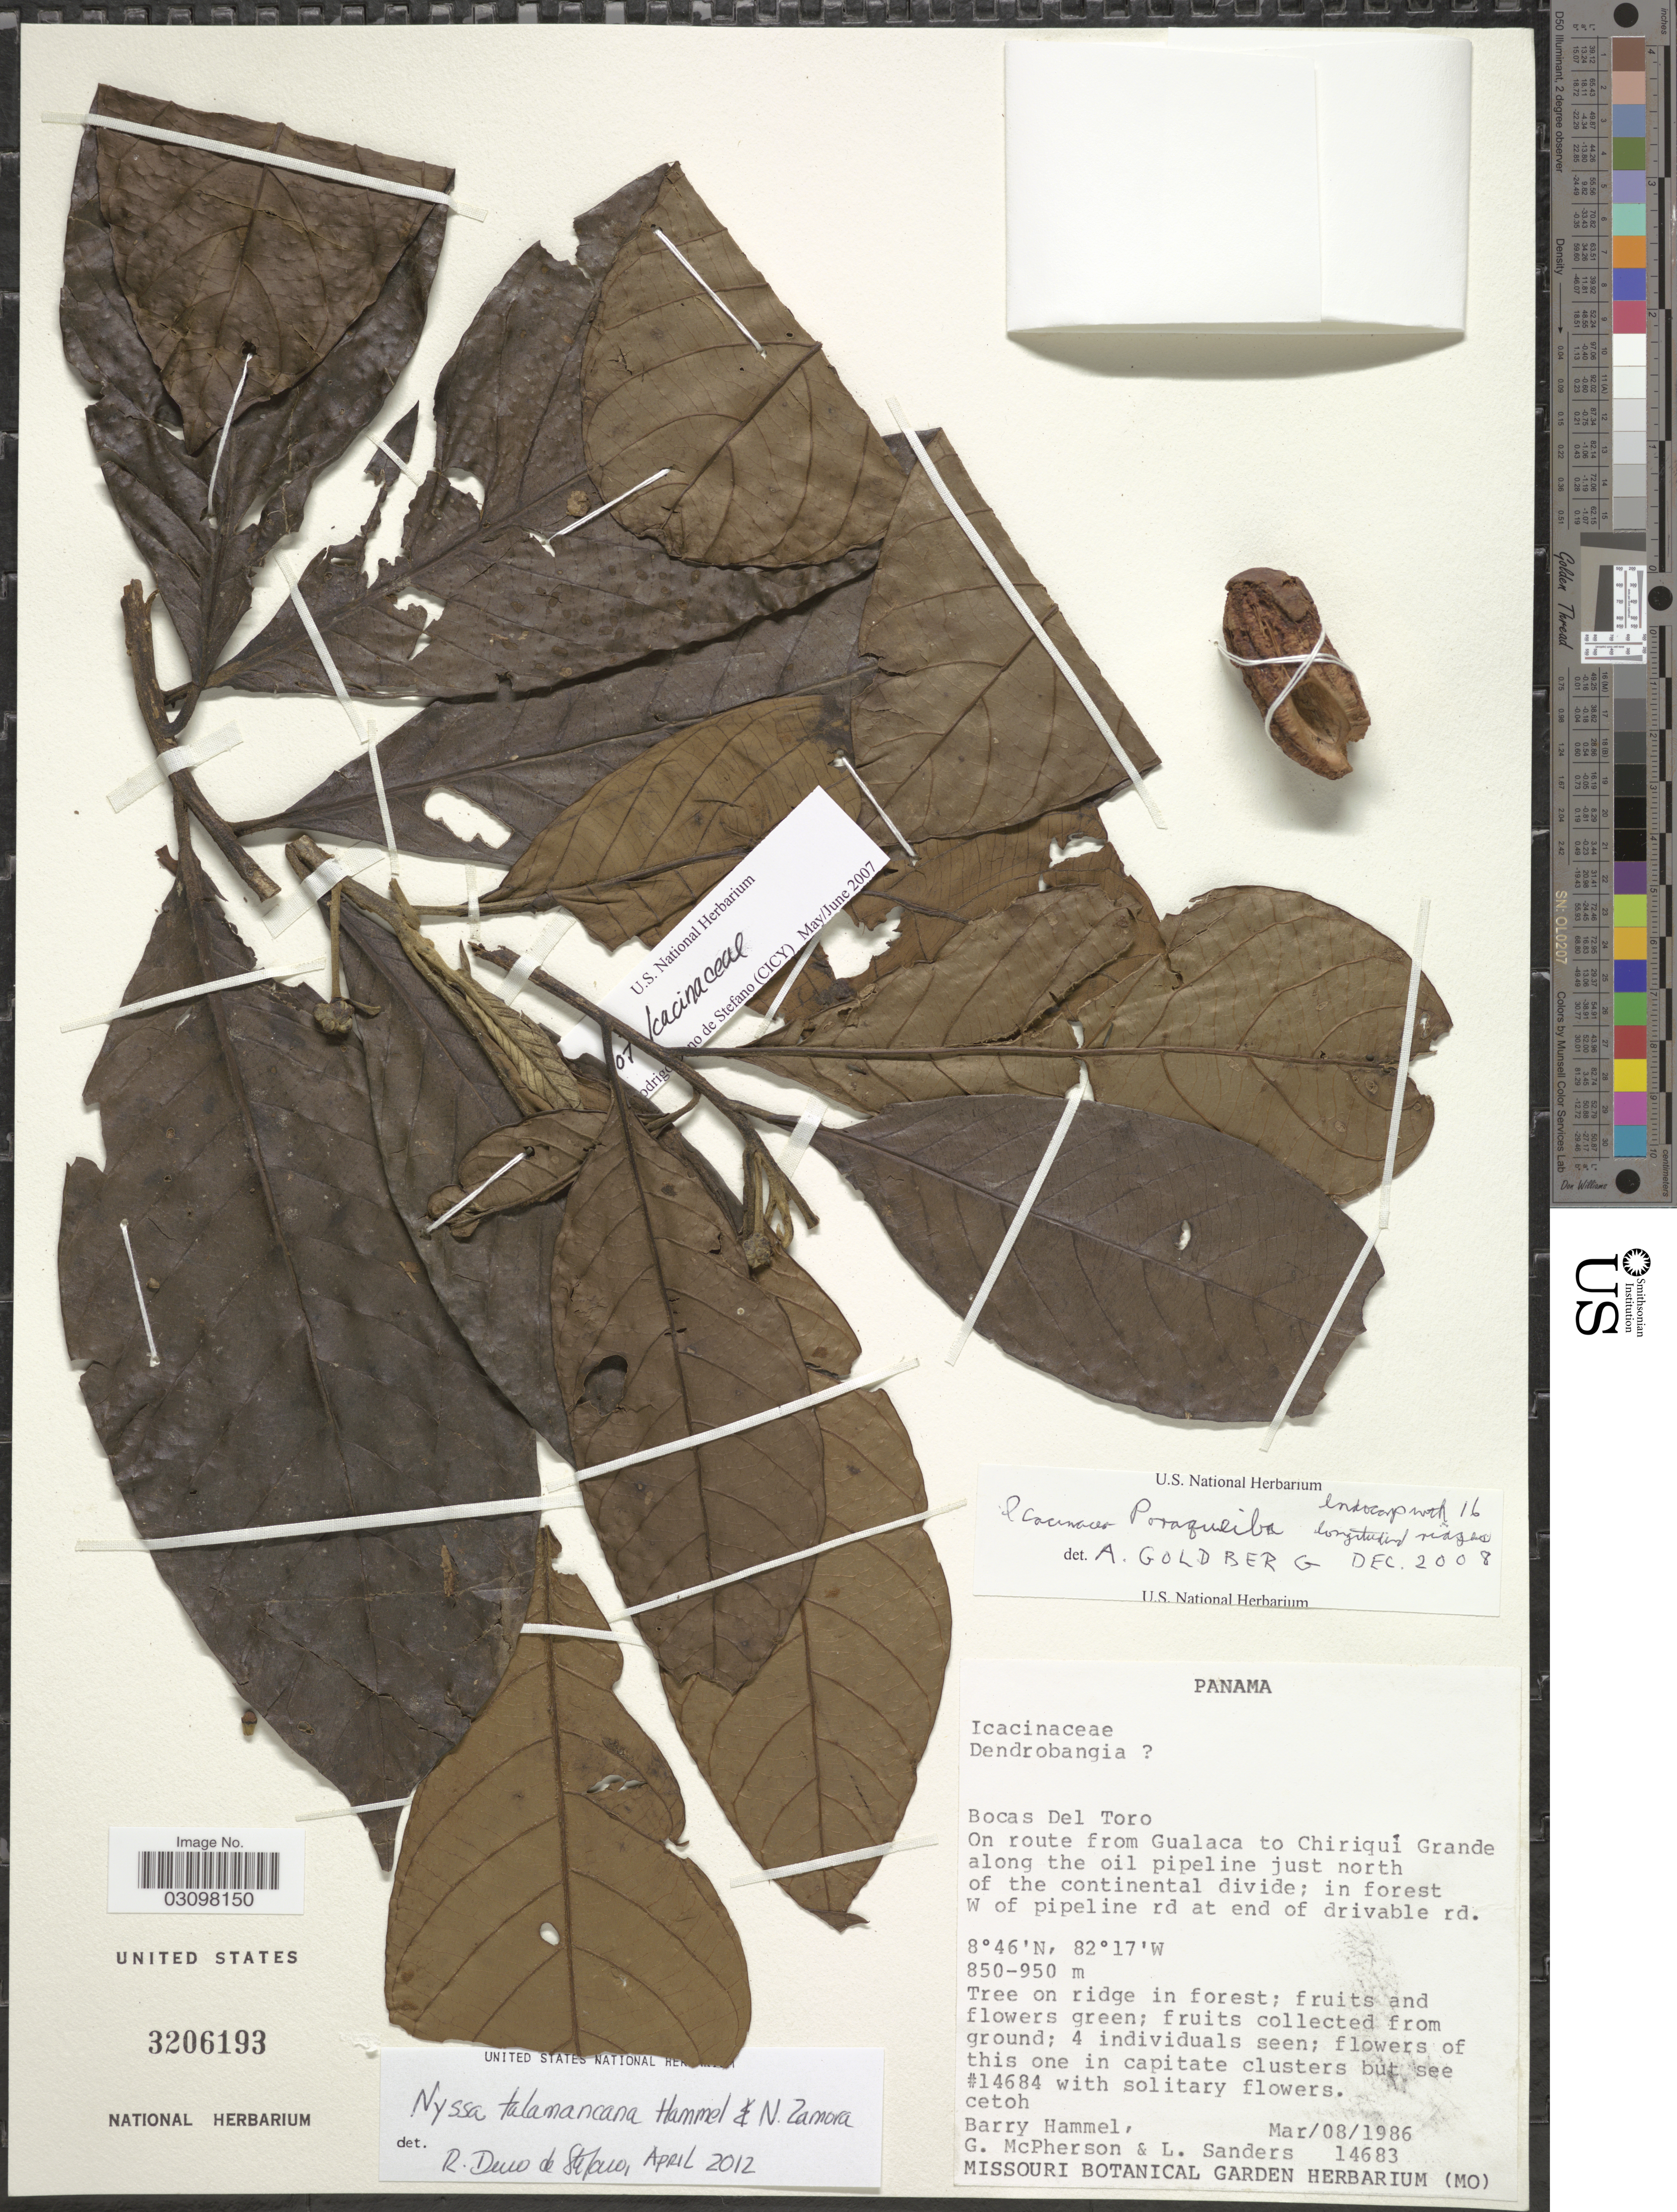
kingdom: Plantae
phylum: Tracheophyta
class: Magnoliopsida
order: Cornales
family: Nyssaceae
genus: Nyssa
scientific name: Nyssa talamancana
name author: Hammel & Zamora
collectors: B. Hammel, G. McPherson & L. Sanders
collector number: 14683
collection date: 1986-03-08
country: Panama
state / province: Bocas del Toro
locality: On route from Gualaca to Chiriquí Grande along the oil pipeline just north of the continental divide; in forest W of pipeline rd at end of drivable rd.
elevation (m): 850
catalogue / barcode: US 3206193